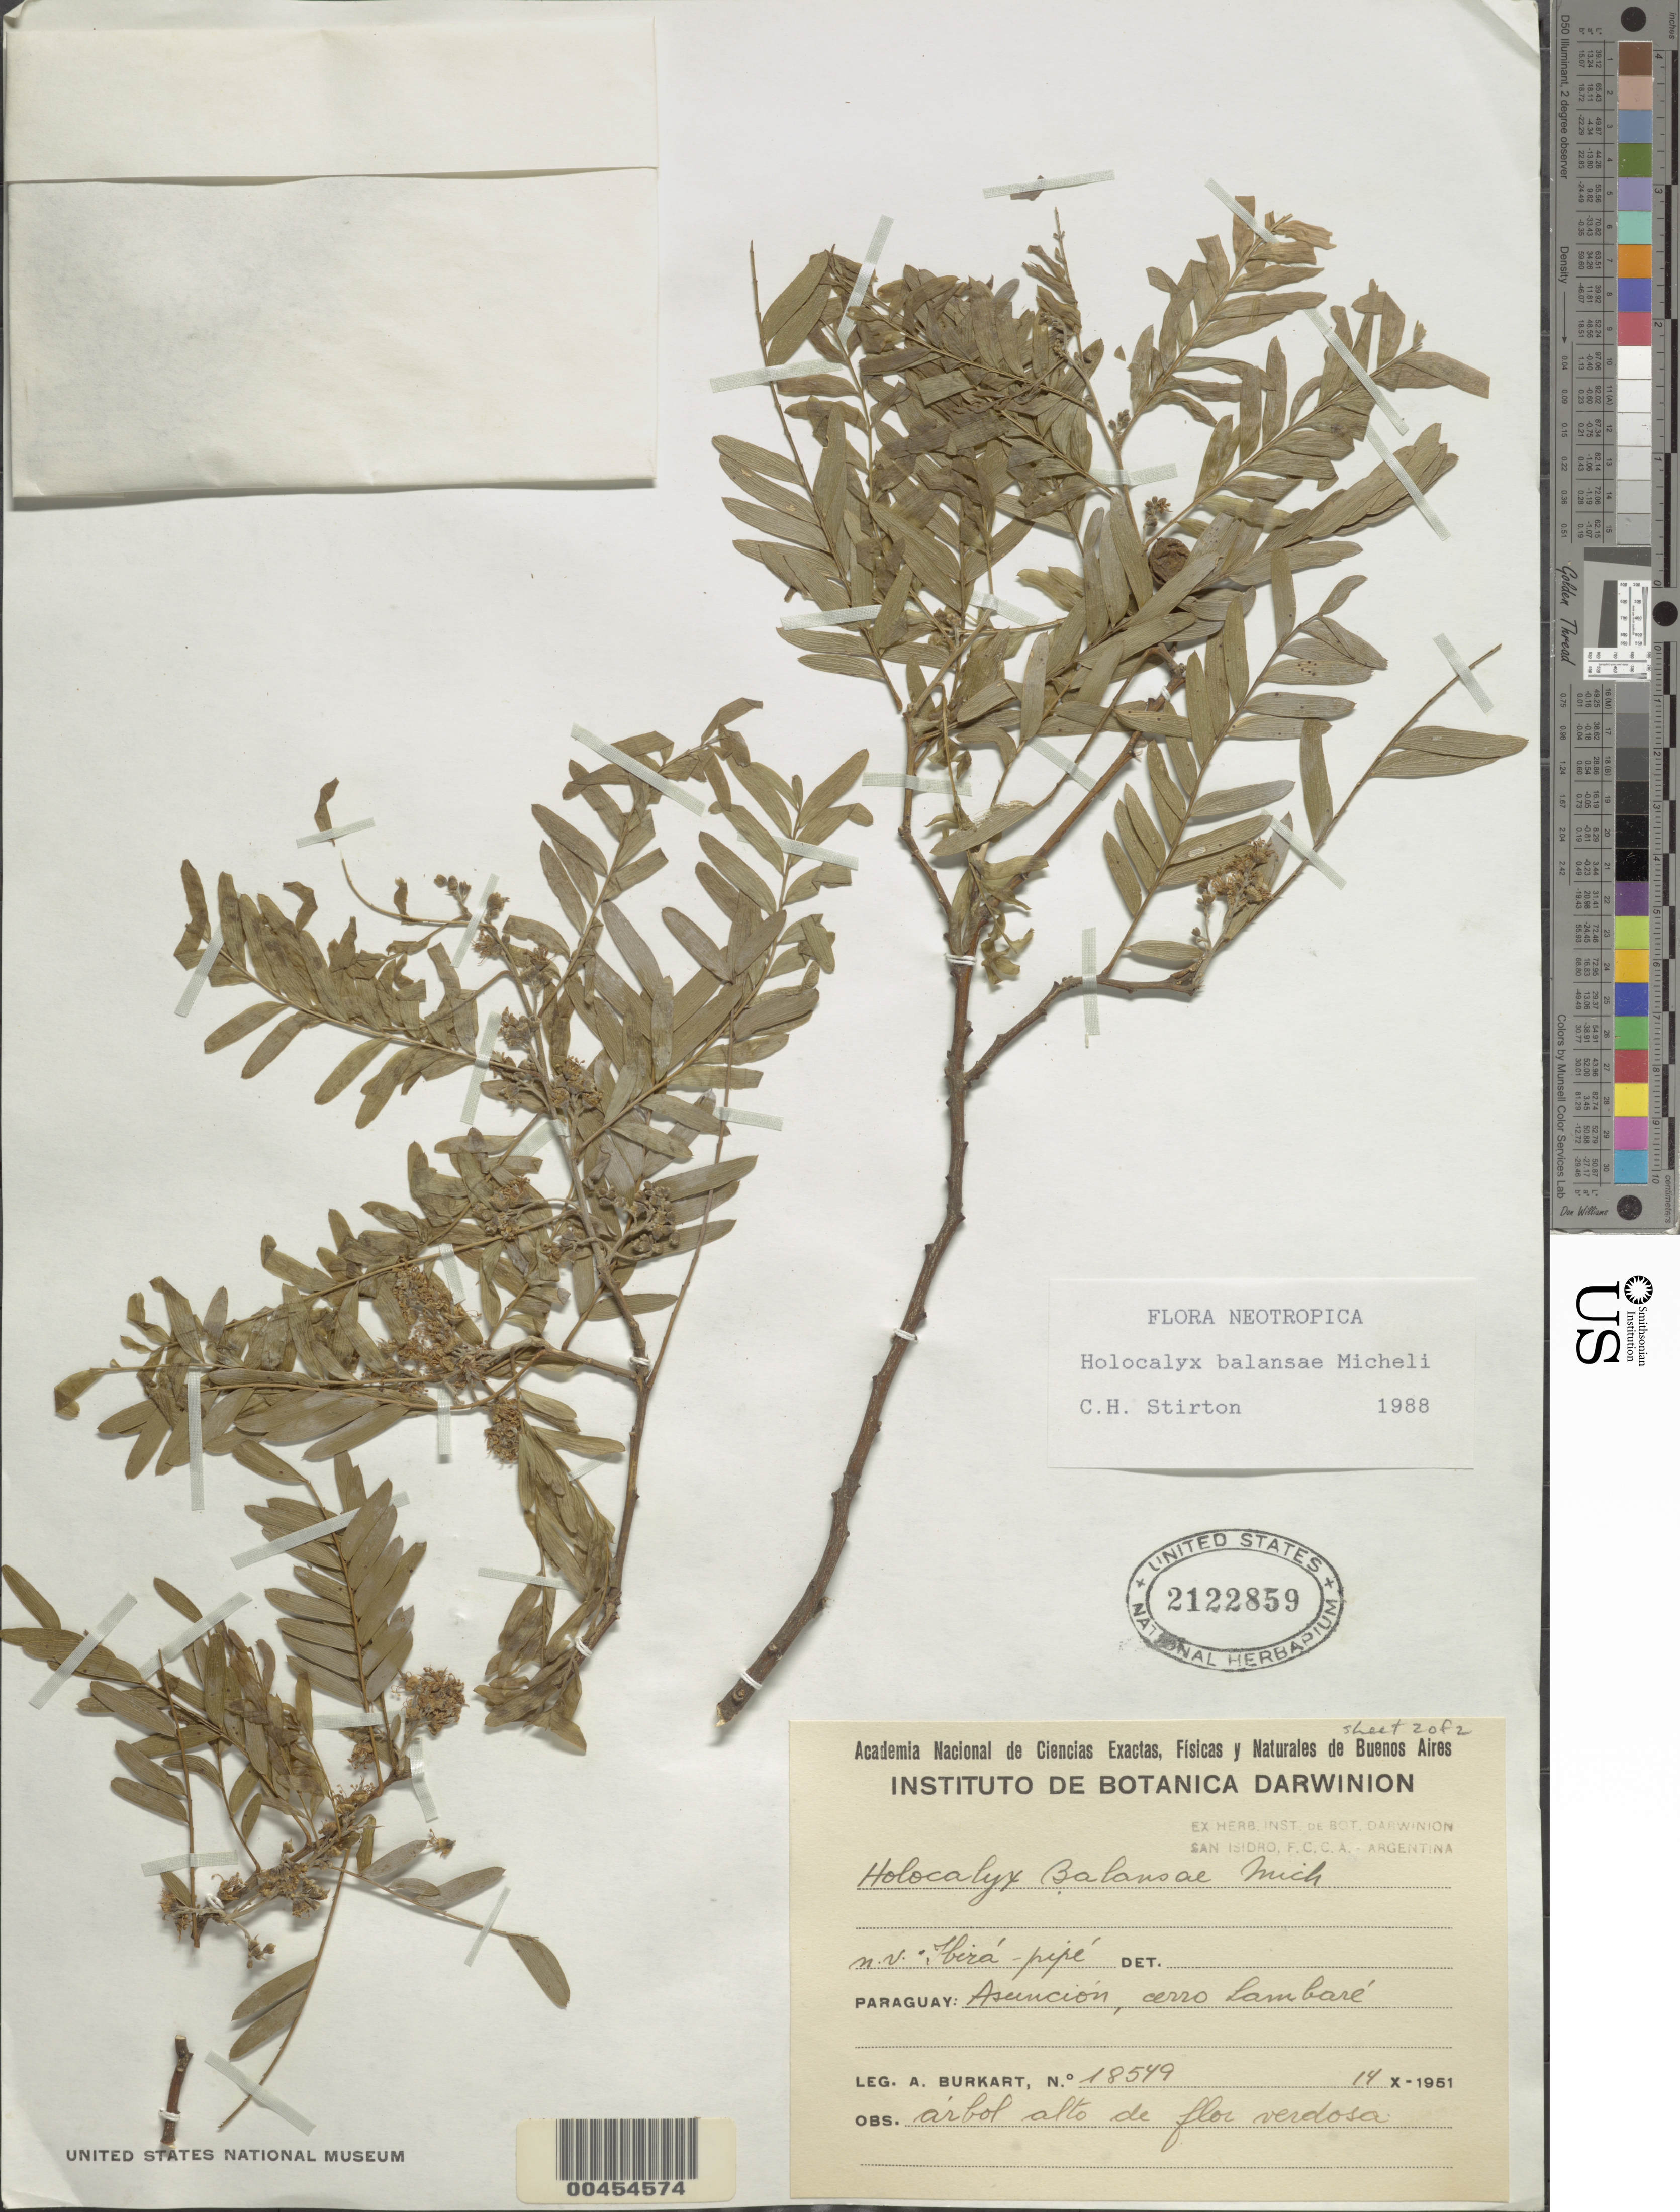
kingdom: Plantae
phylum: Tracheophyta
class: Magnoliopsida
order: Fabales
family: Fabaceae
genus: Holocalyx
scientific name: Holocalyx balansae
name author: Micheli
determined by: Stirton, Charles H.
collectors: A. E. Burkart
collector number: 18549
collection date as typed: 14 Oct 1951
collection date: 1951-10-14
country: Paraguay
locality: Asuncion, cerro lambare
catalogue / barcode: US 2122859